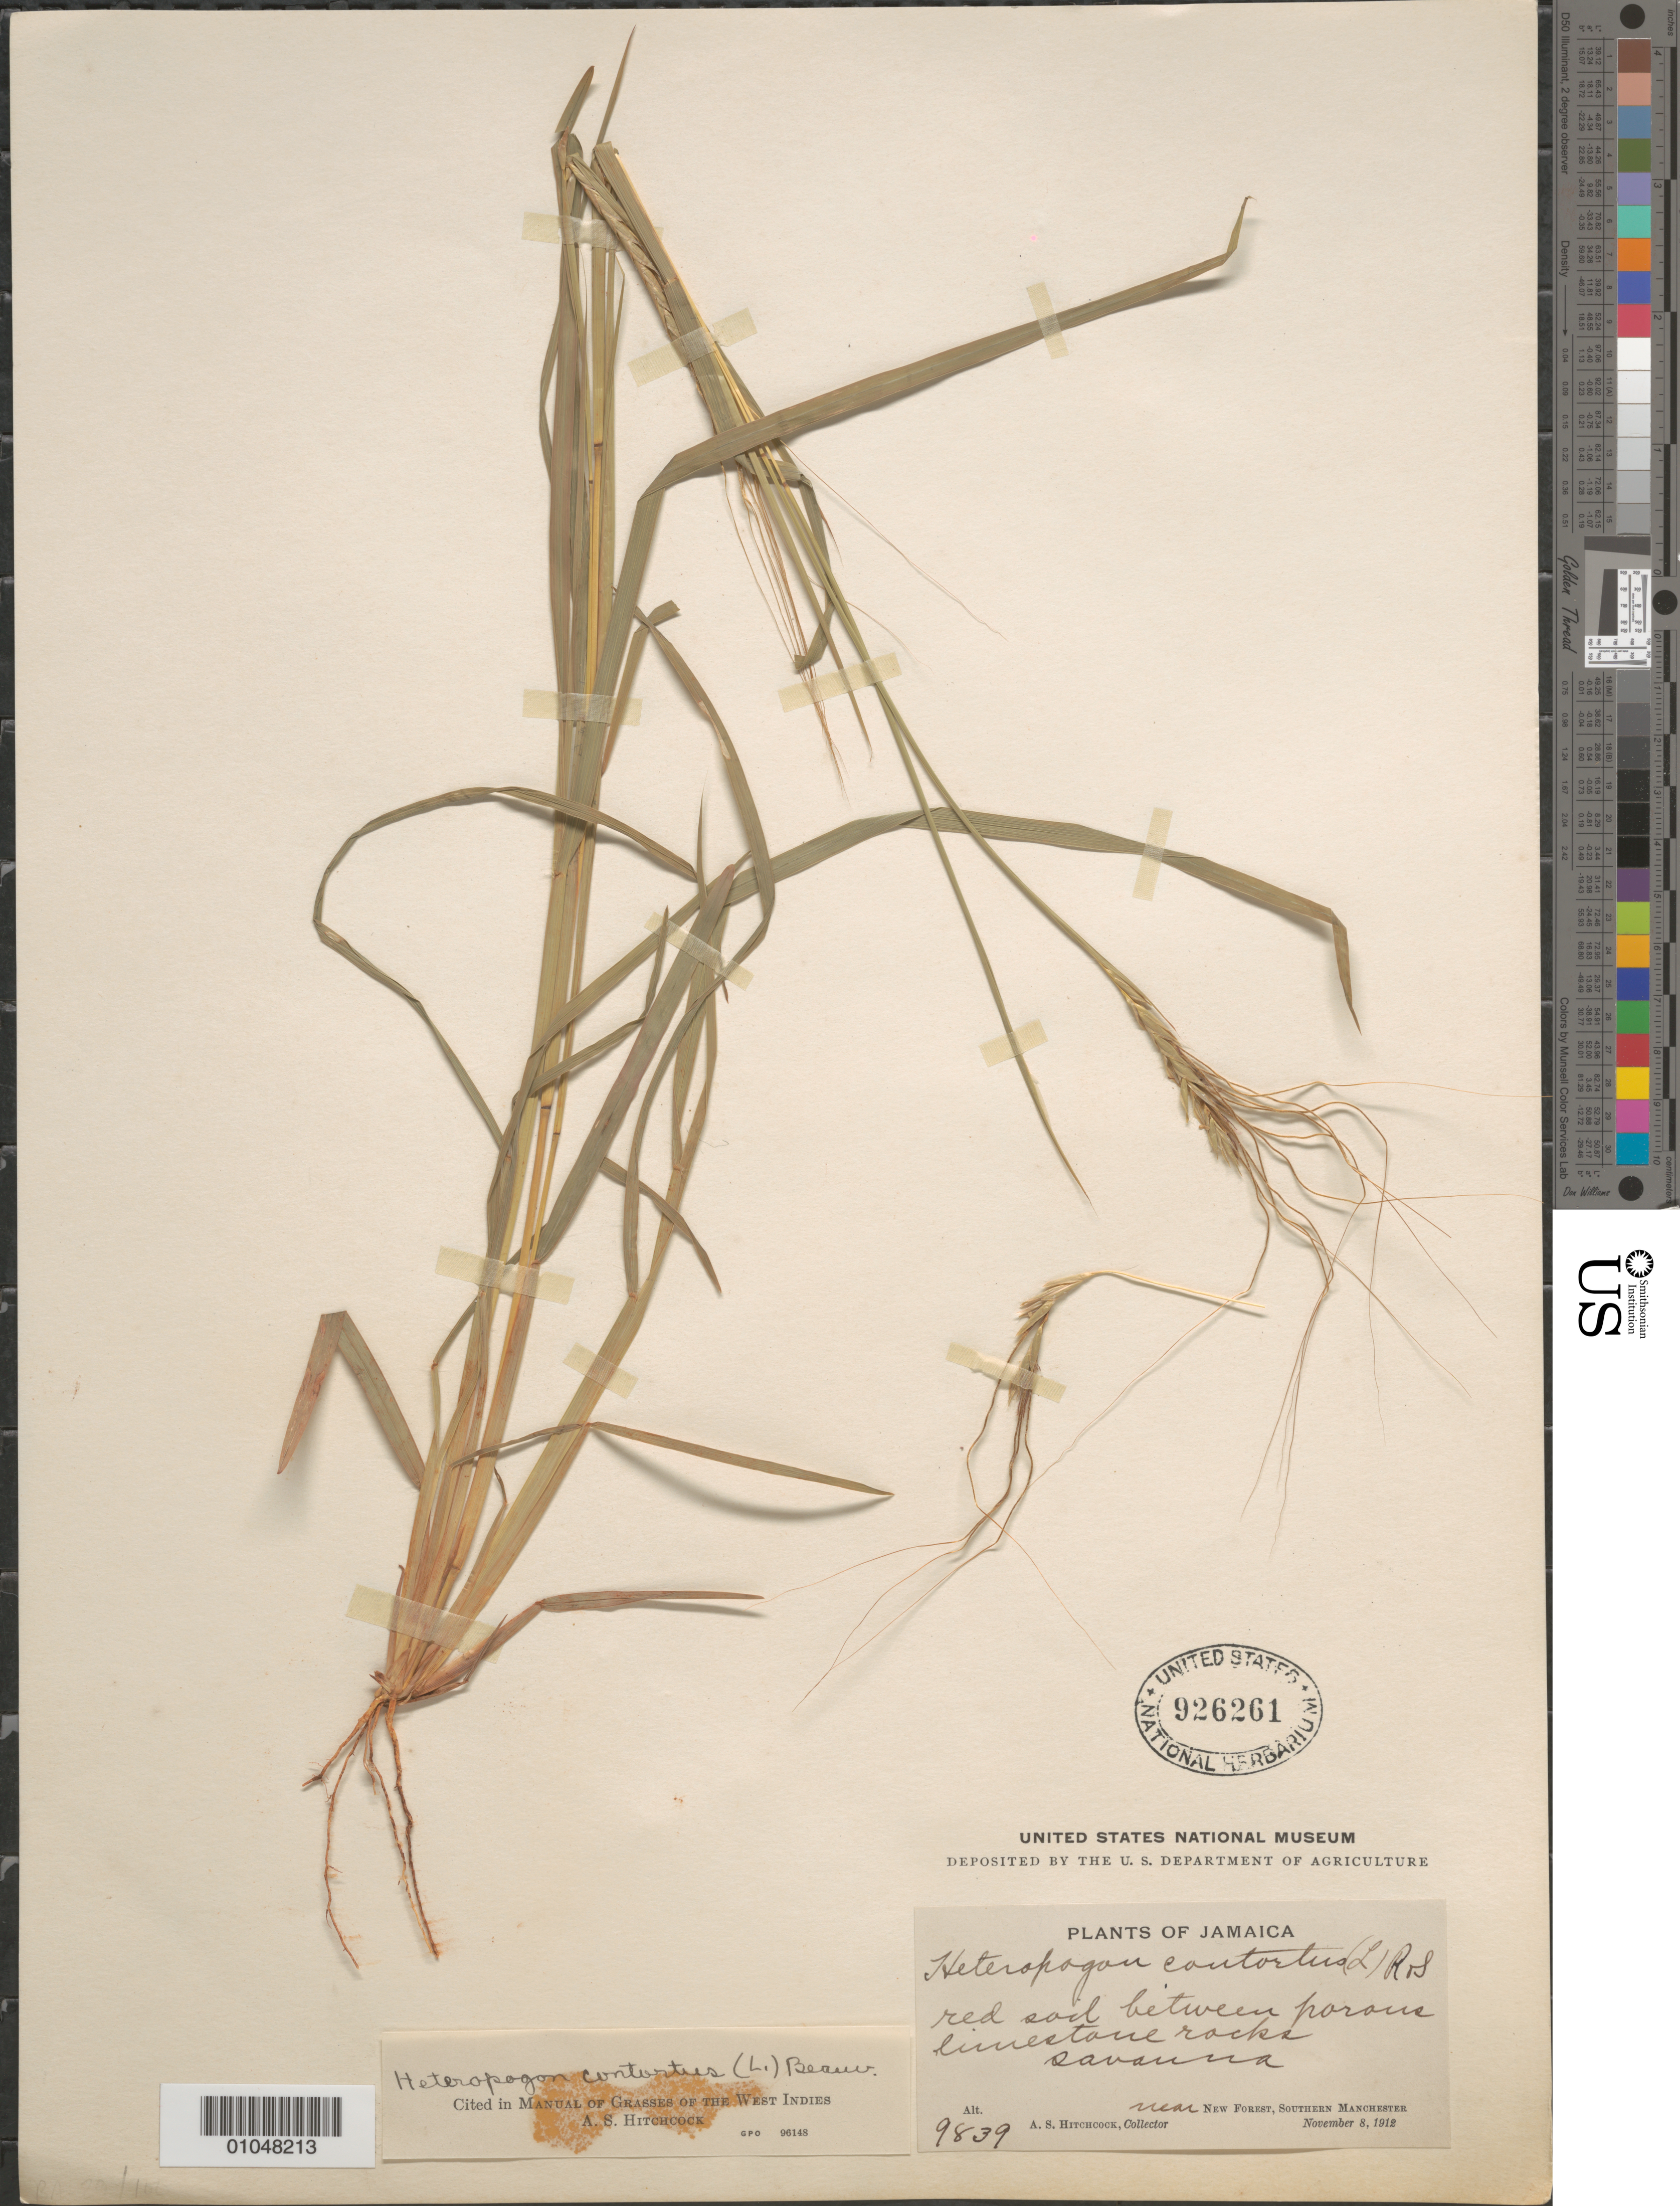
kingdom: Plantae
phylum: Tracheophyta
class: Liliopsida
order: Poales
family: Poaceae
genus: Heteropogon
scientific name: Heteropogon contortus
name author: (L.) P. Beauv. ex Roem. & Schult.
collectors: A. S. Hitchcock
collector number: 9839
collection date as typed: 08 Nov 1912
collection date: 1912-11-08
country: Jamaica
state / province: Manchester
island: Jamaica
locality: Near New Forest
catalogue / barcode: US 926261